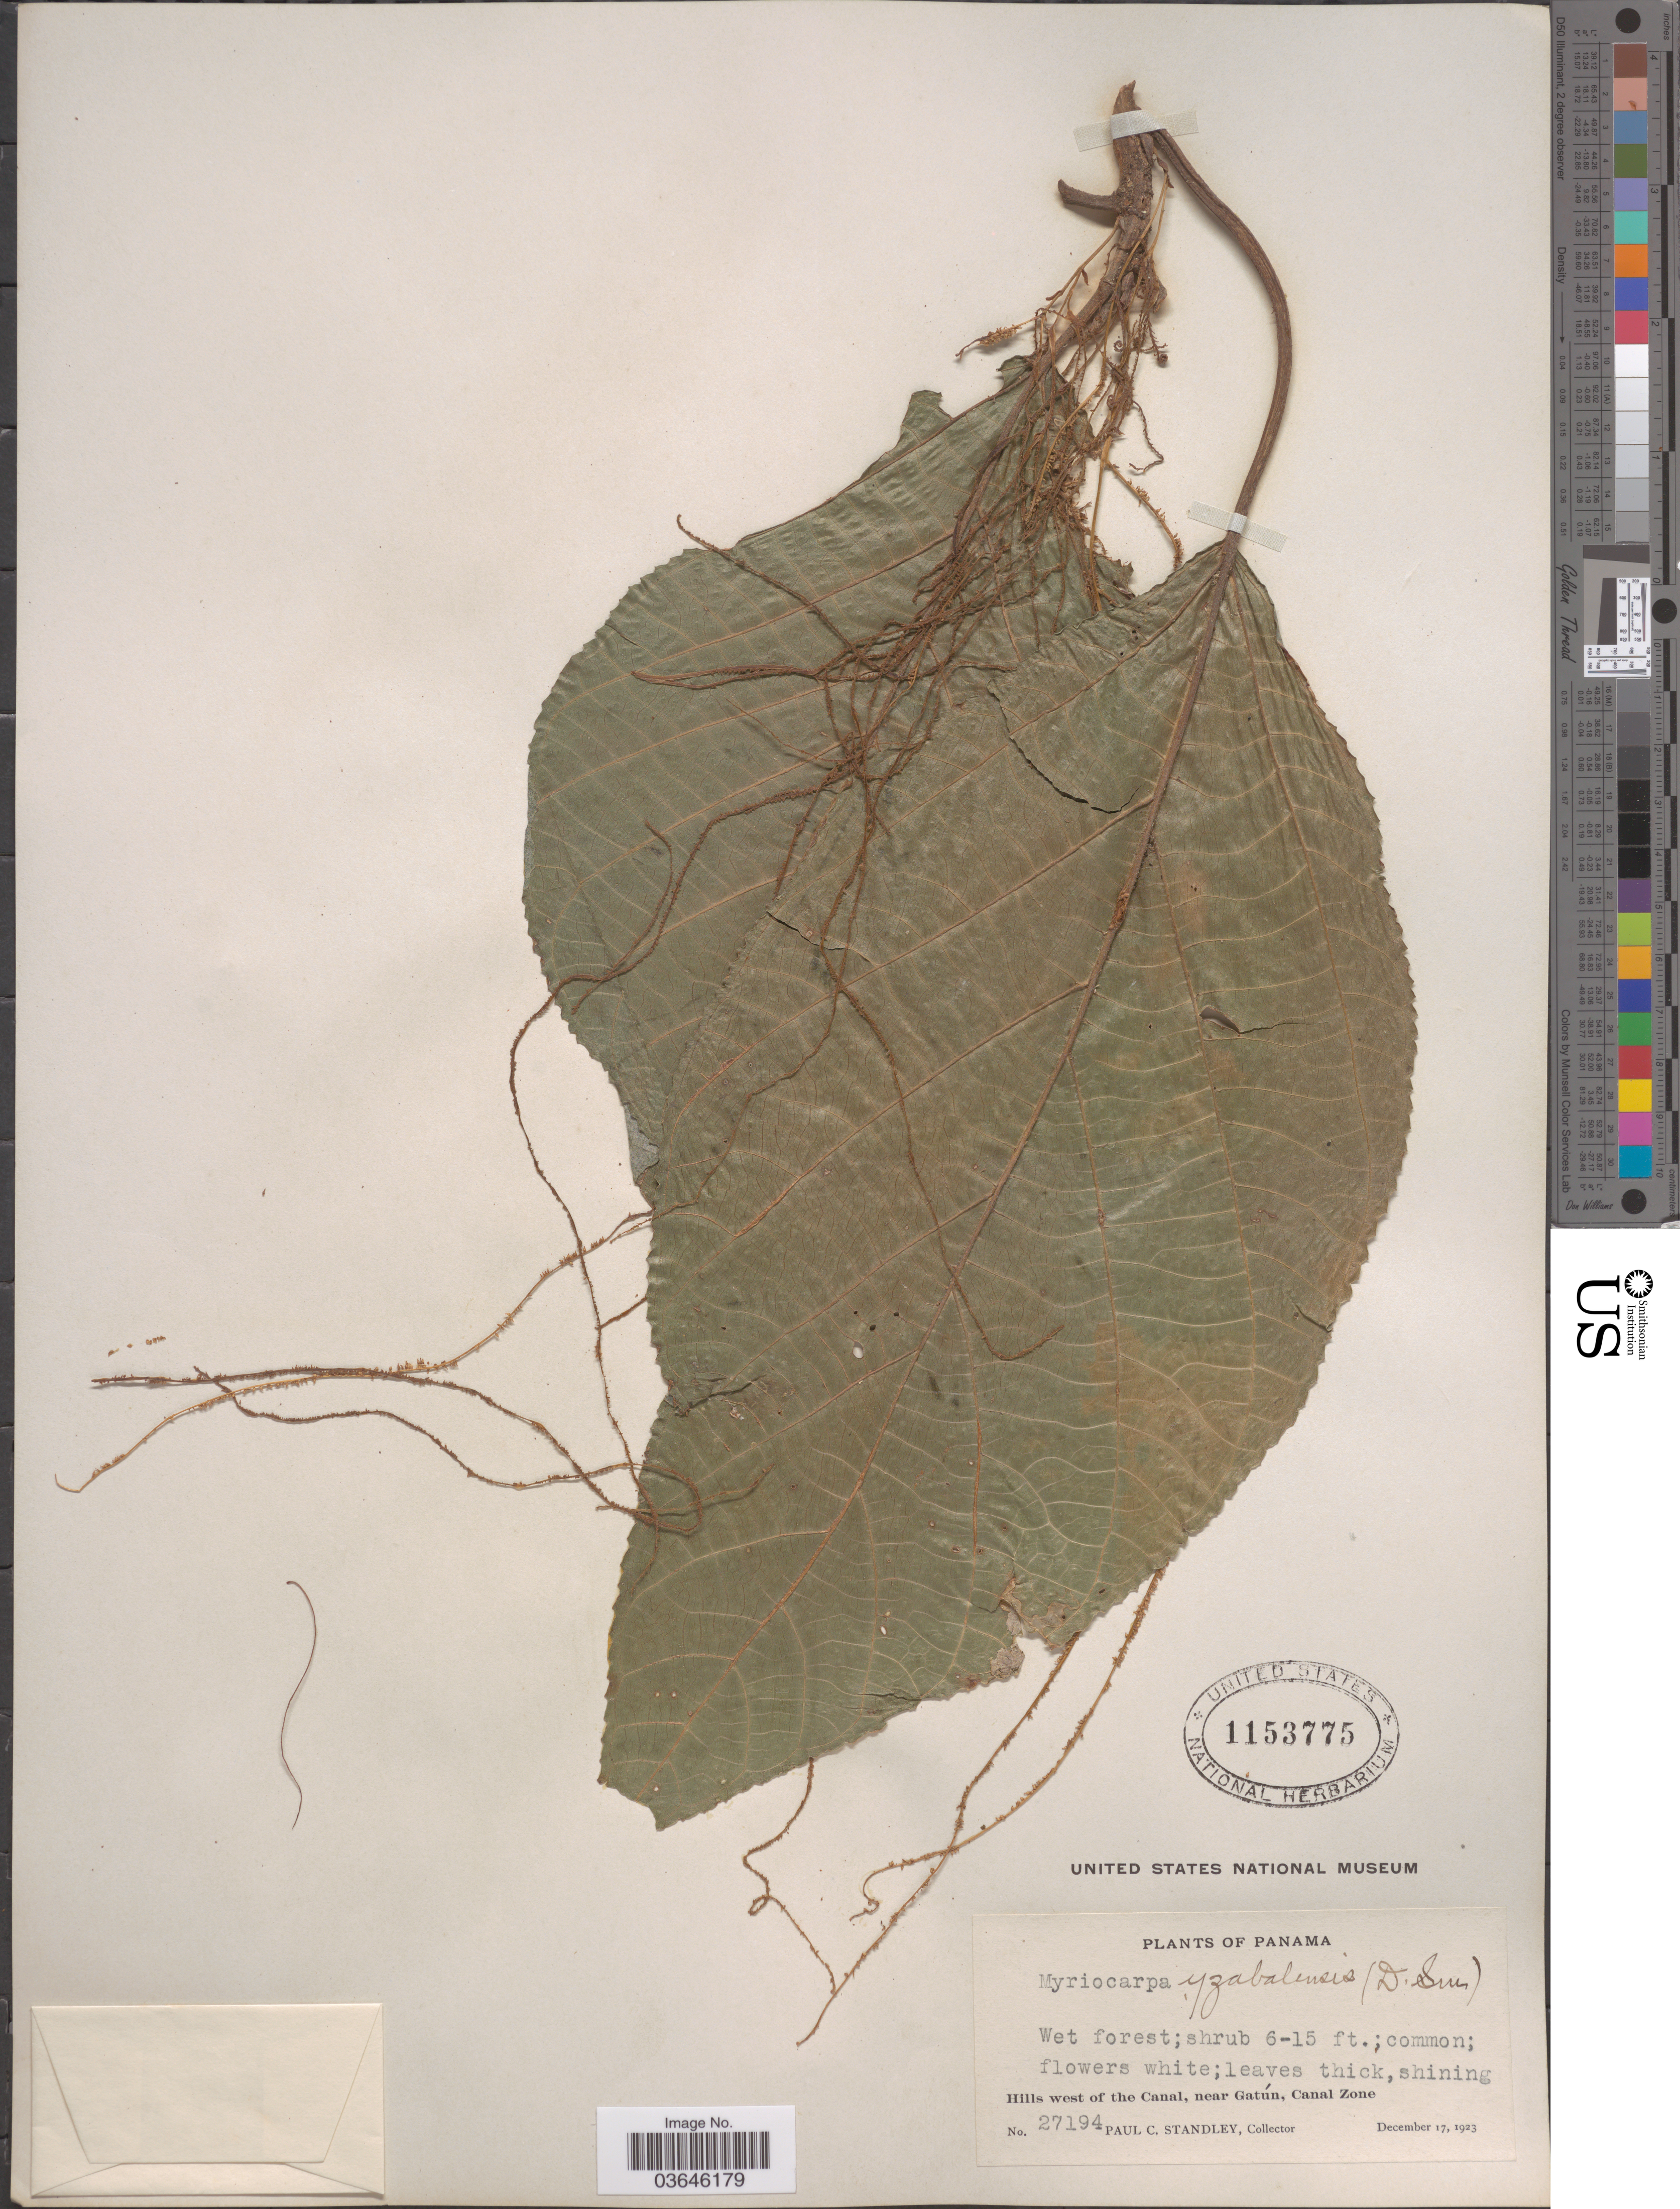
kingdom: Plantae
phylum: Tracheophyta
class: Magnoliopsida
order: Rosales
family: Urticaceae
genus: Myriocarpa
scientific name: Myriocarpa yzabalensis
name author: (Donn. Sm.) Killip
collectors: P. C. Standley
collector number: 27194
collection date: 1923-12-17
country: Panama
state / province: Colón / Panamá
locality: Hills west of the Canal, near Gatún, Canal Zone.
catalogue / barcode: US 1153775